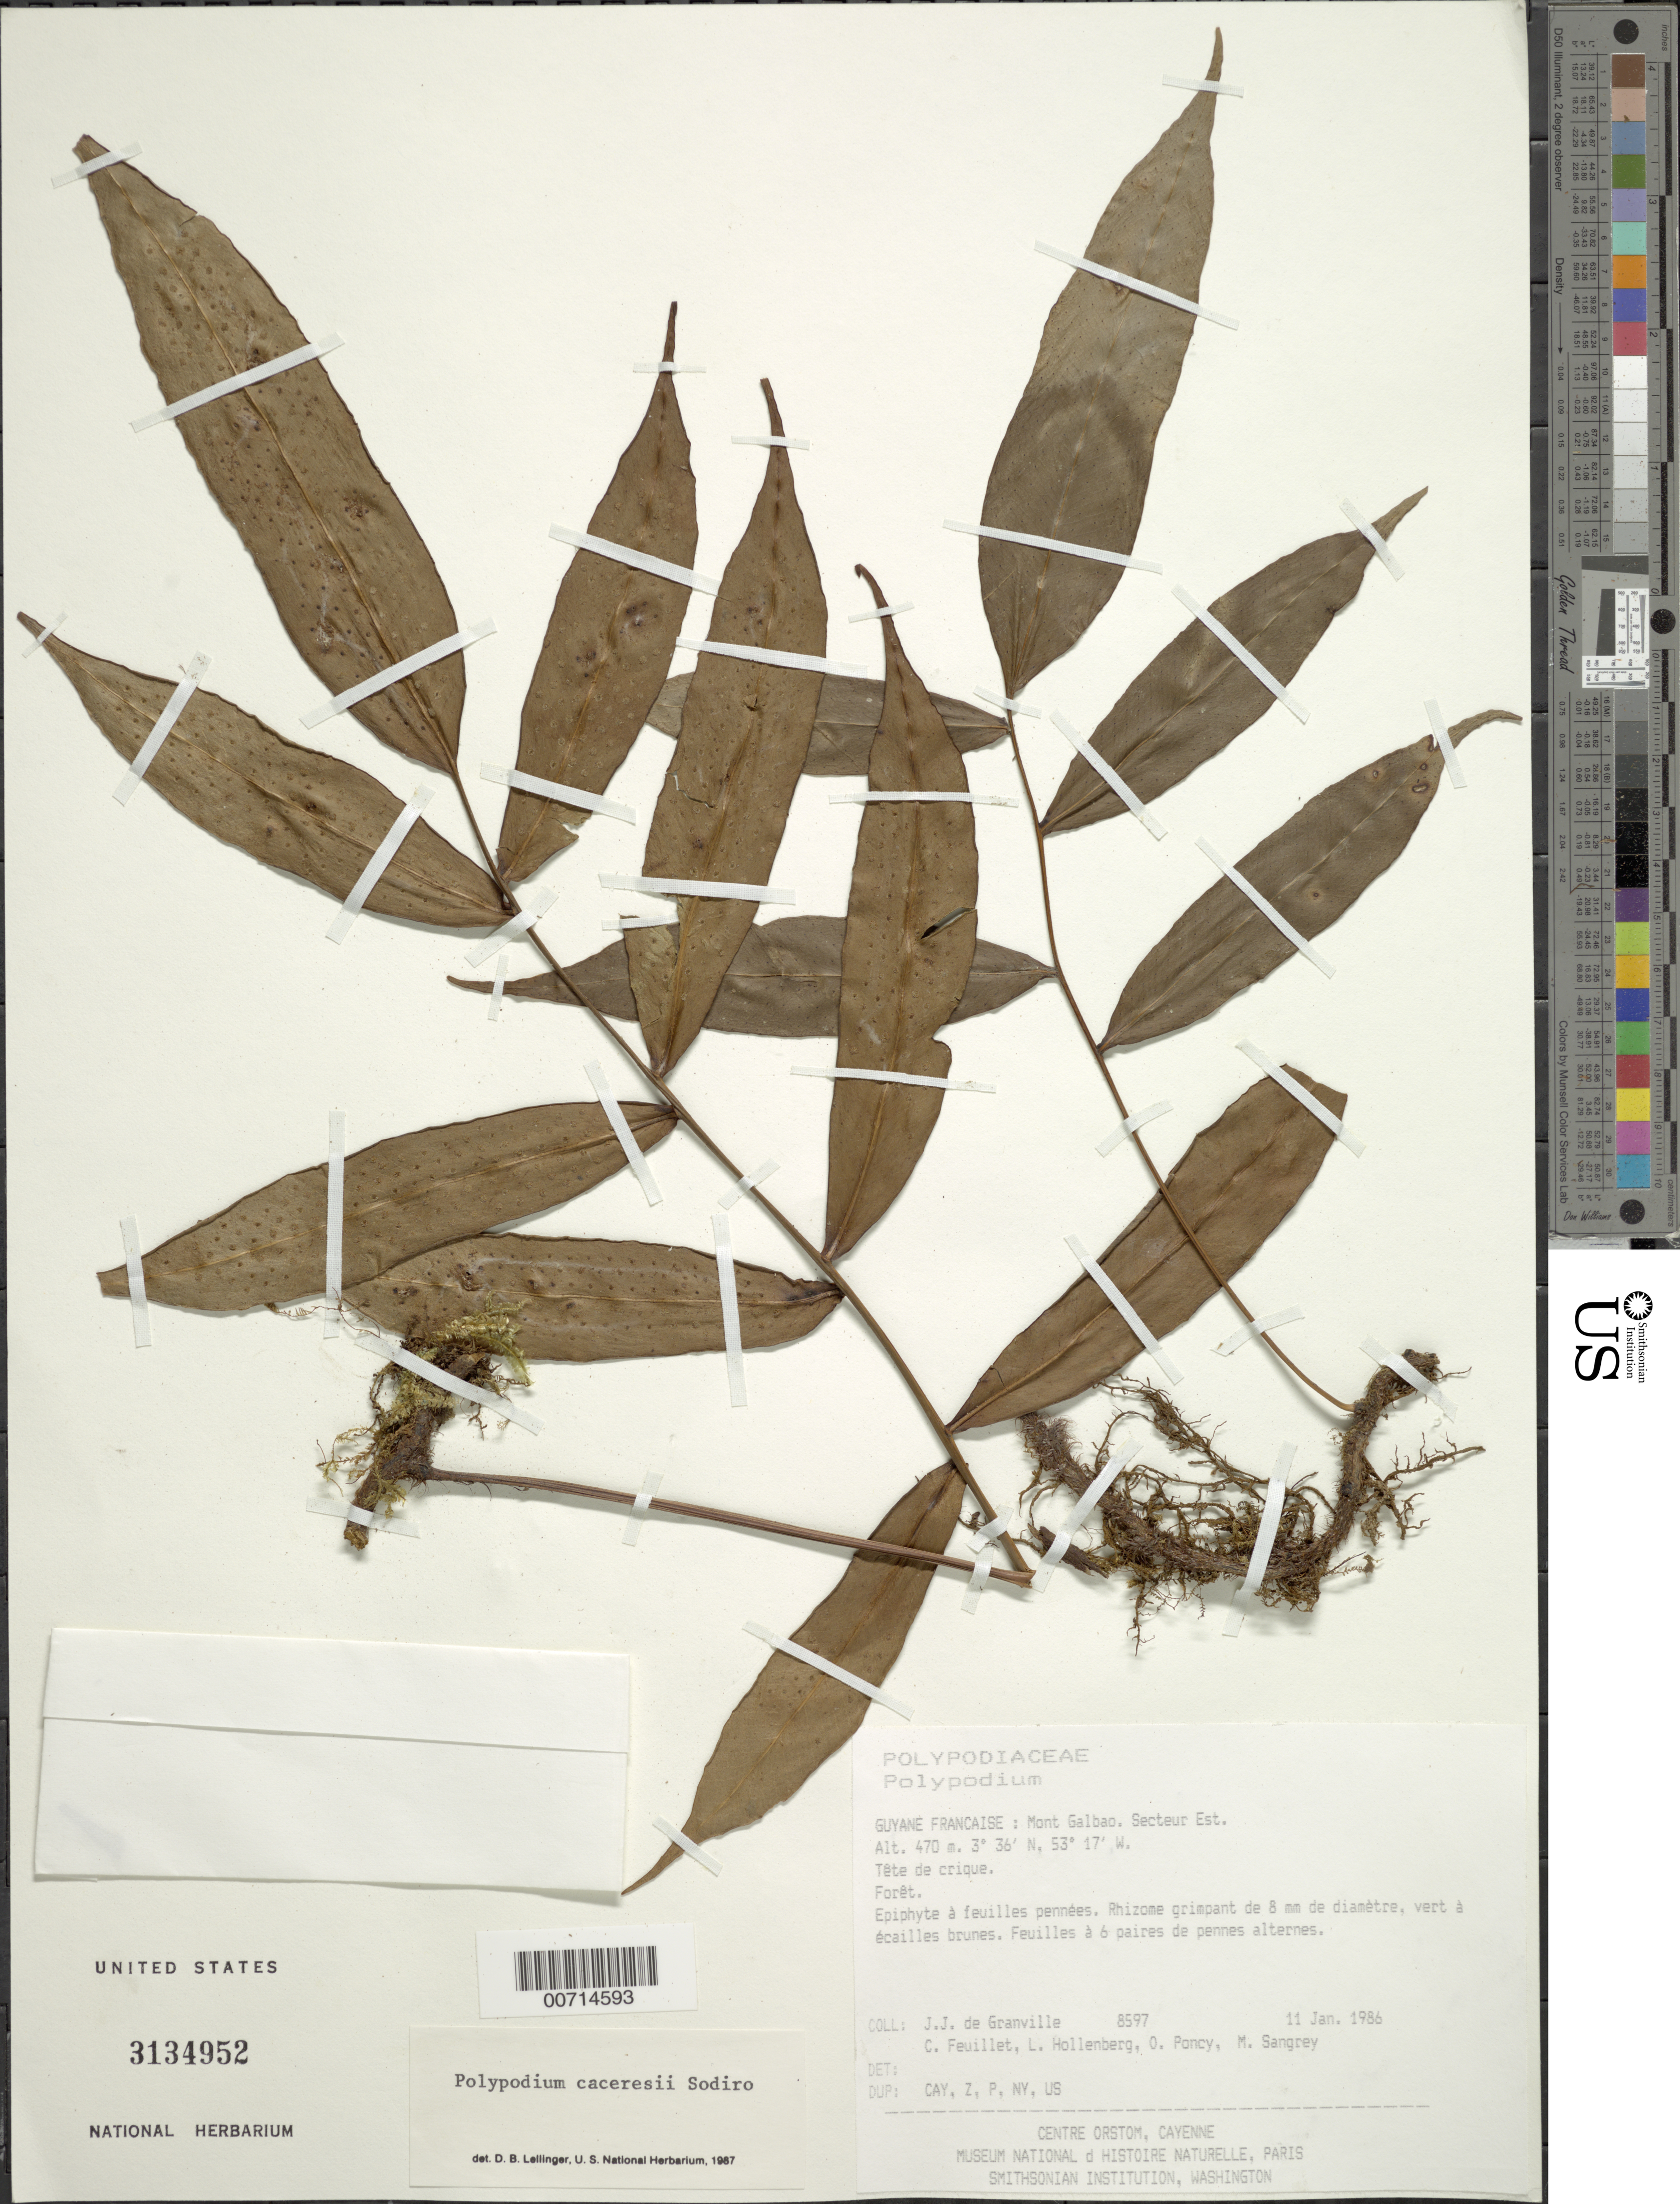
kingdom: Plantae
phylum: Tracheophyta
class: Polypodiopsida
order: Polypodiales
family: Polypodiaceae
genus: Serpocaulon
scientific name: Serpocaulon caceresii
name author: A.R. Sm.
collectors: J.-J. de Granville, C. Feuillet, L. Hollenberg, O. Poncy & M. S. Sangrey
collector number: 8597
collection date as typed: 11-Jan-86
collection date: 1986-01-11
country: French Guiana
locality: Mont Galbao. Secteur Est. Tête de crique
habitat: Forêt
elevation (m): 470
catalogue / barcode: US 3134952